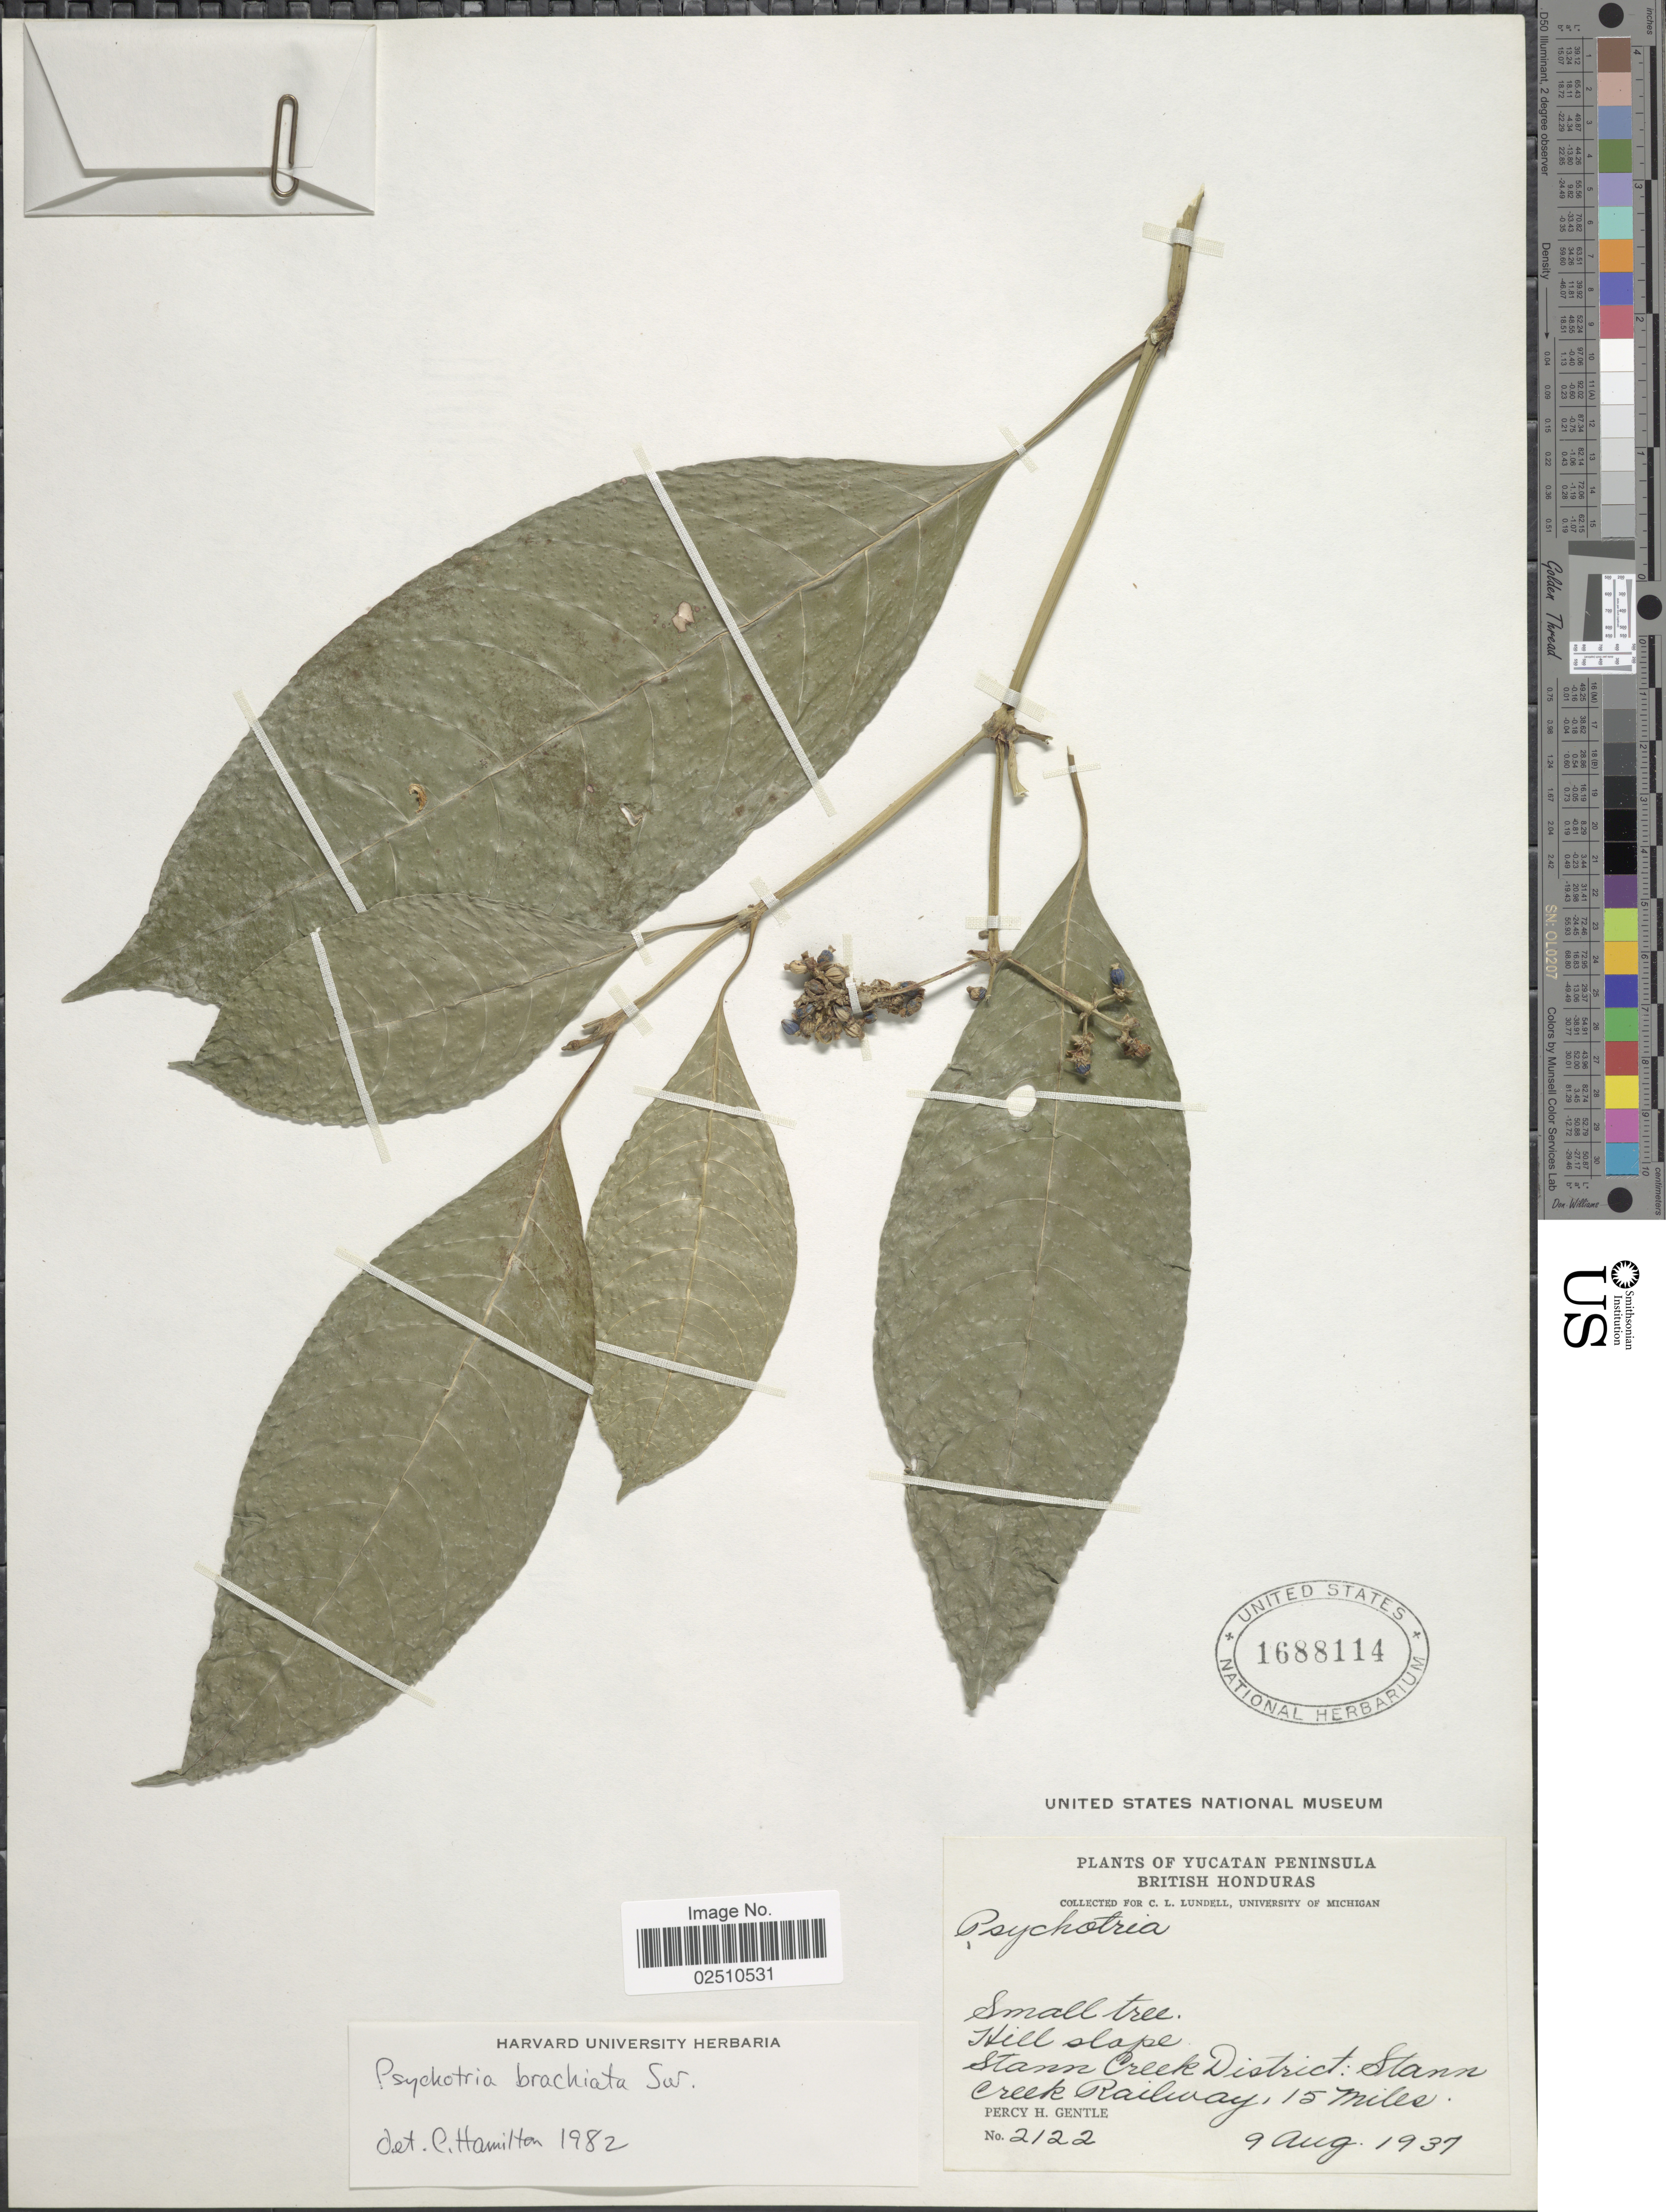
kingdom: Plantae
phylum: Tracheophyta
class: Magnoliopsida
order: Gentianales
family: Rubiaceae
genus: Psychotria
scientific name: Psychotria brachiata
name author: Sw.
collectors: P. H. Gentle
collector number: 2122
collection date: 1937-08-09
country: Belize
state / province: Stann Creek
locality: Yucatan Peninsula, British Honduras, Stann Creek Railway, 15 miles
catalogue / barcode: US 1688114